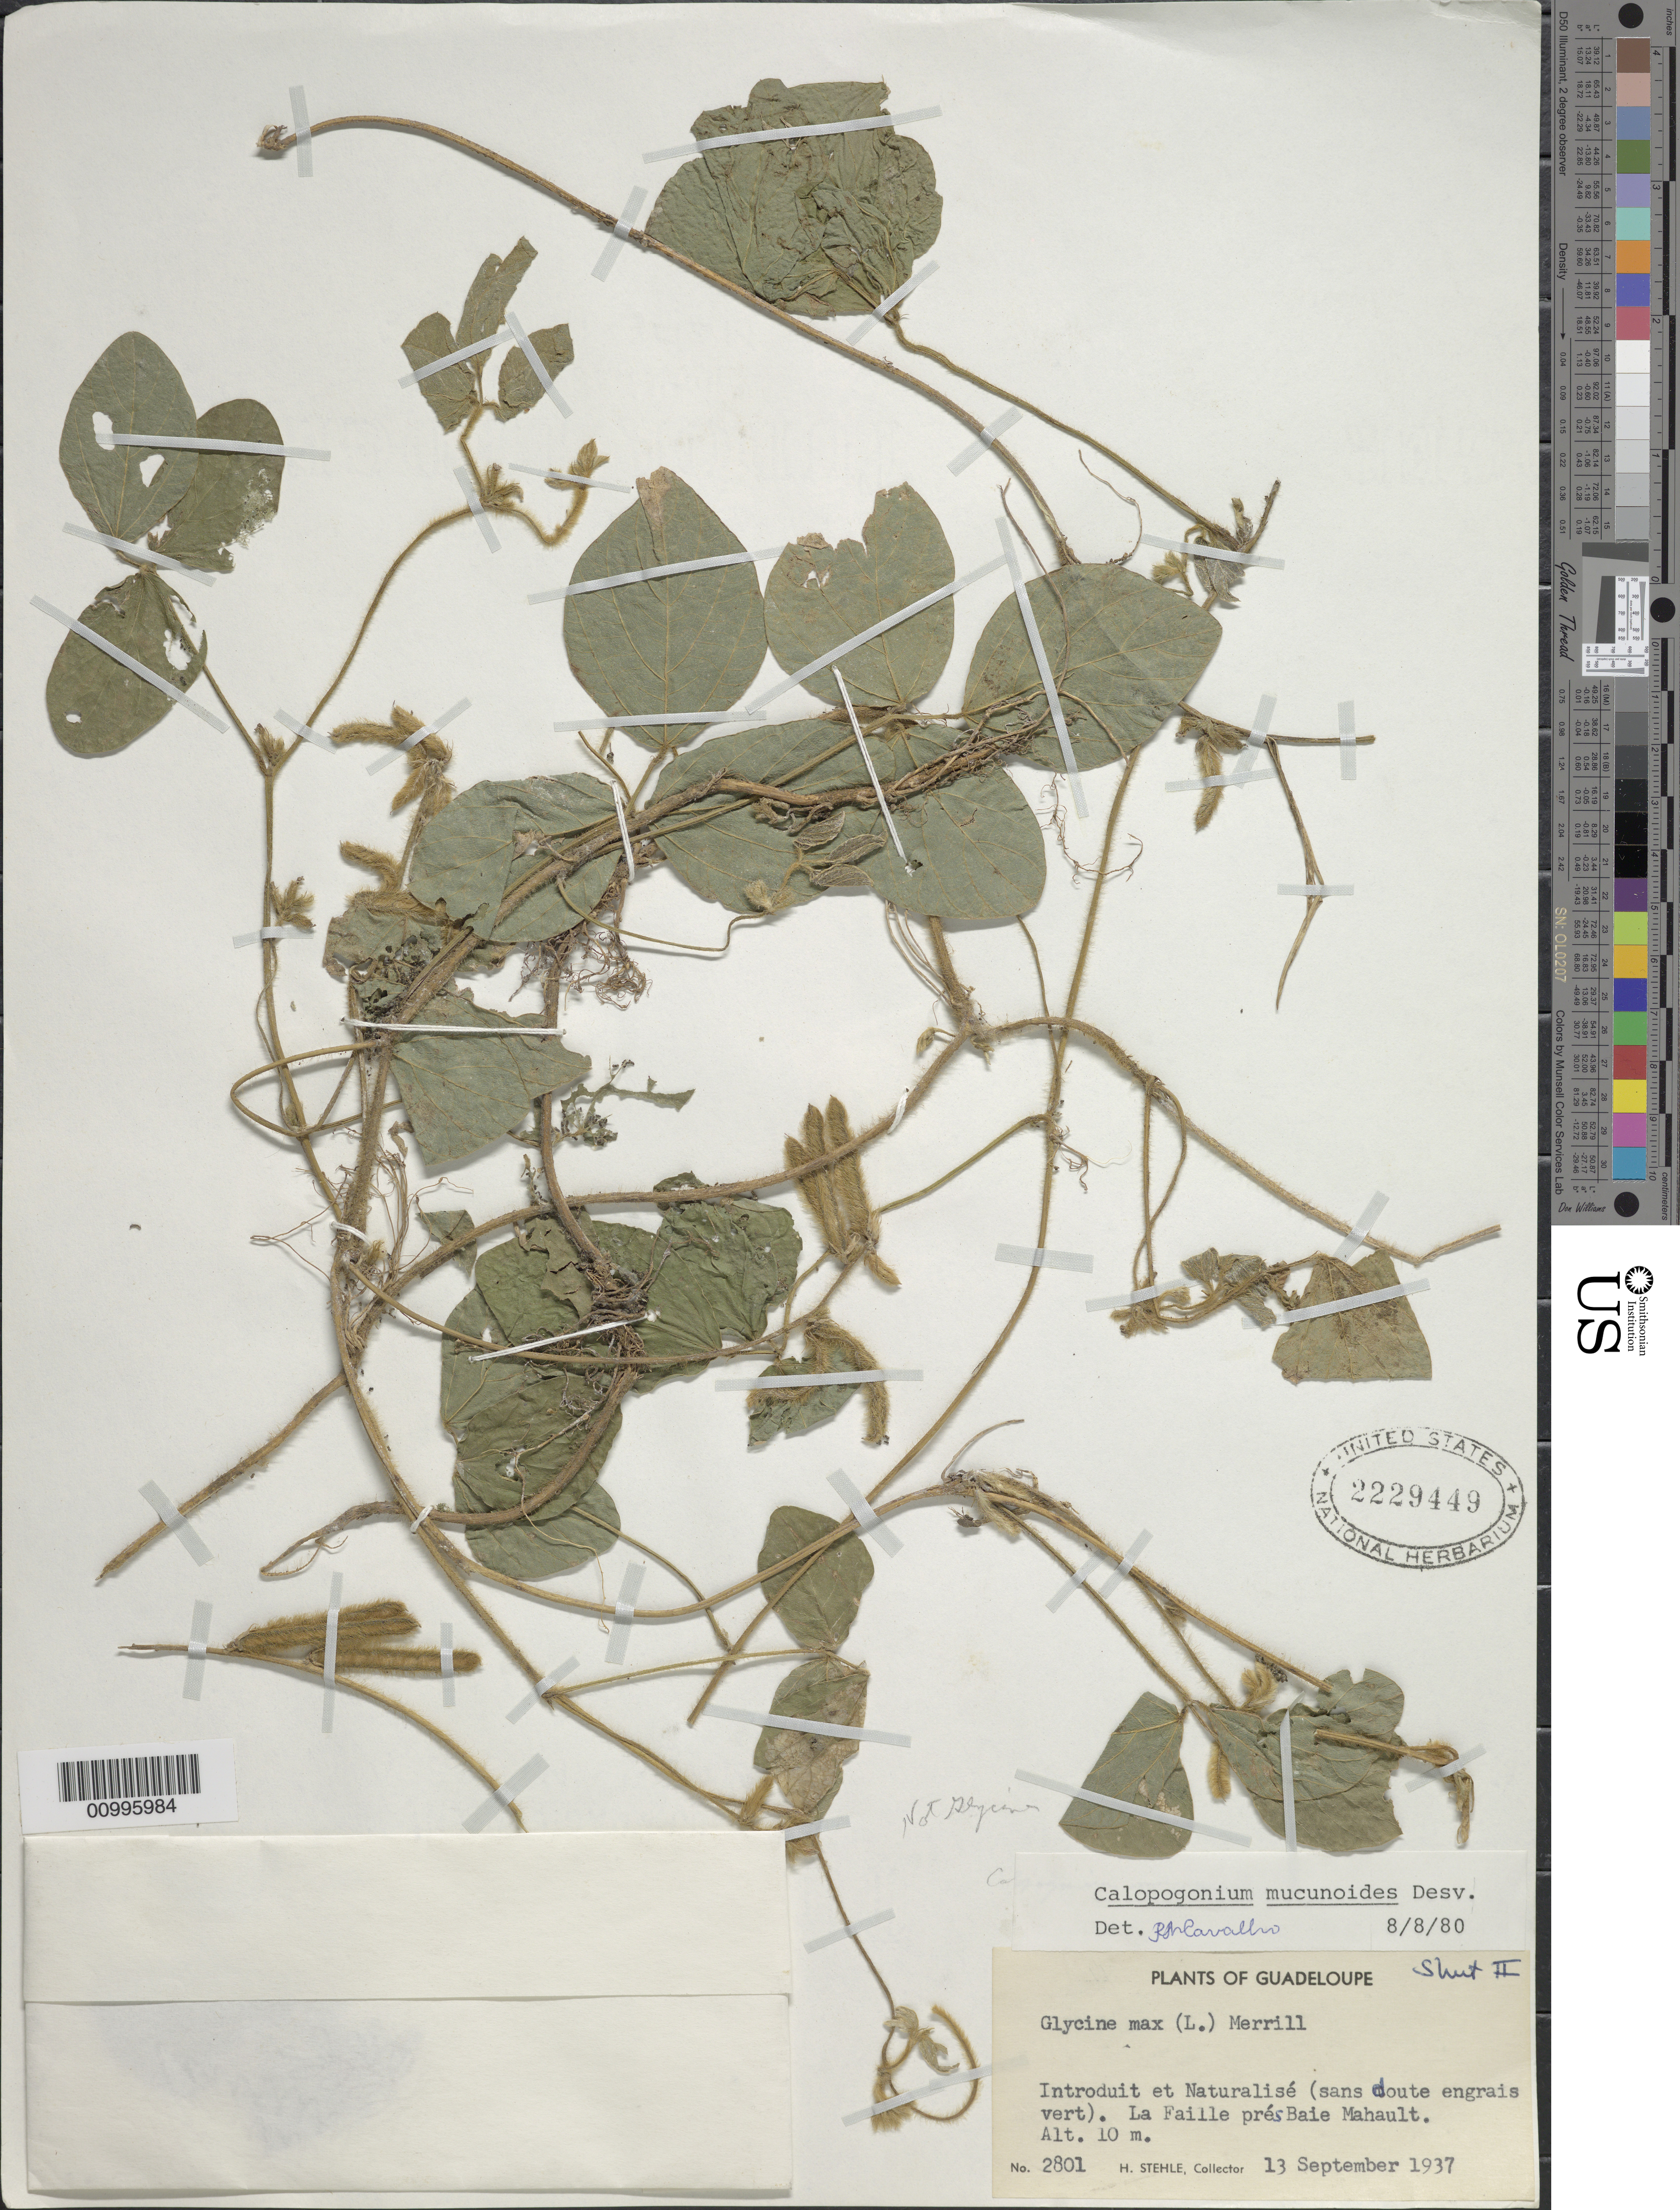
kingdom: Plantae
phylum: Tracheophyta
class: Magnoliopsida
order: Fabales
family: Fabaceae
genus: Calopogonium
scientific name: Calopogonium mucunoides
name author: Desv.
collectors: H. Stehlé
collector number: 2801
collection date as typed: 13 Sep 1937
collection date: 1937-09-13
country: Guadeloupe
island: Basse Terre [Guadeloupe]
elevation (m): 10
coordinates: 0 N, 0 E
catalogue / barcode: US 2229449